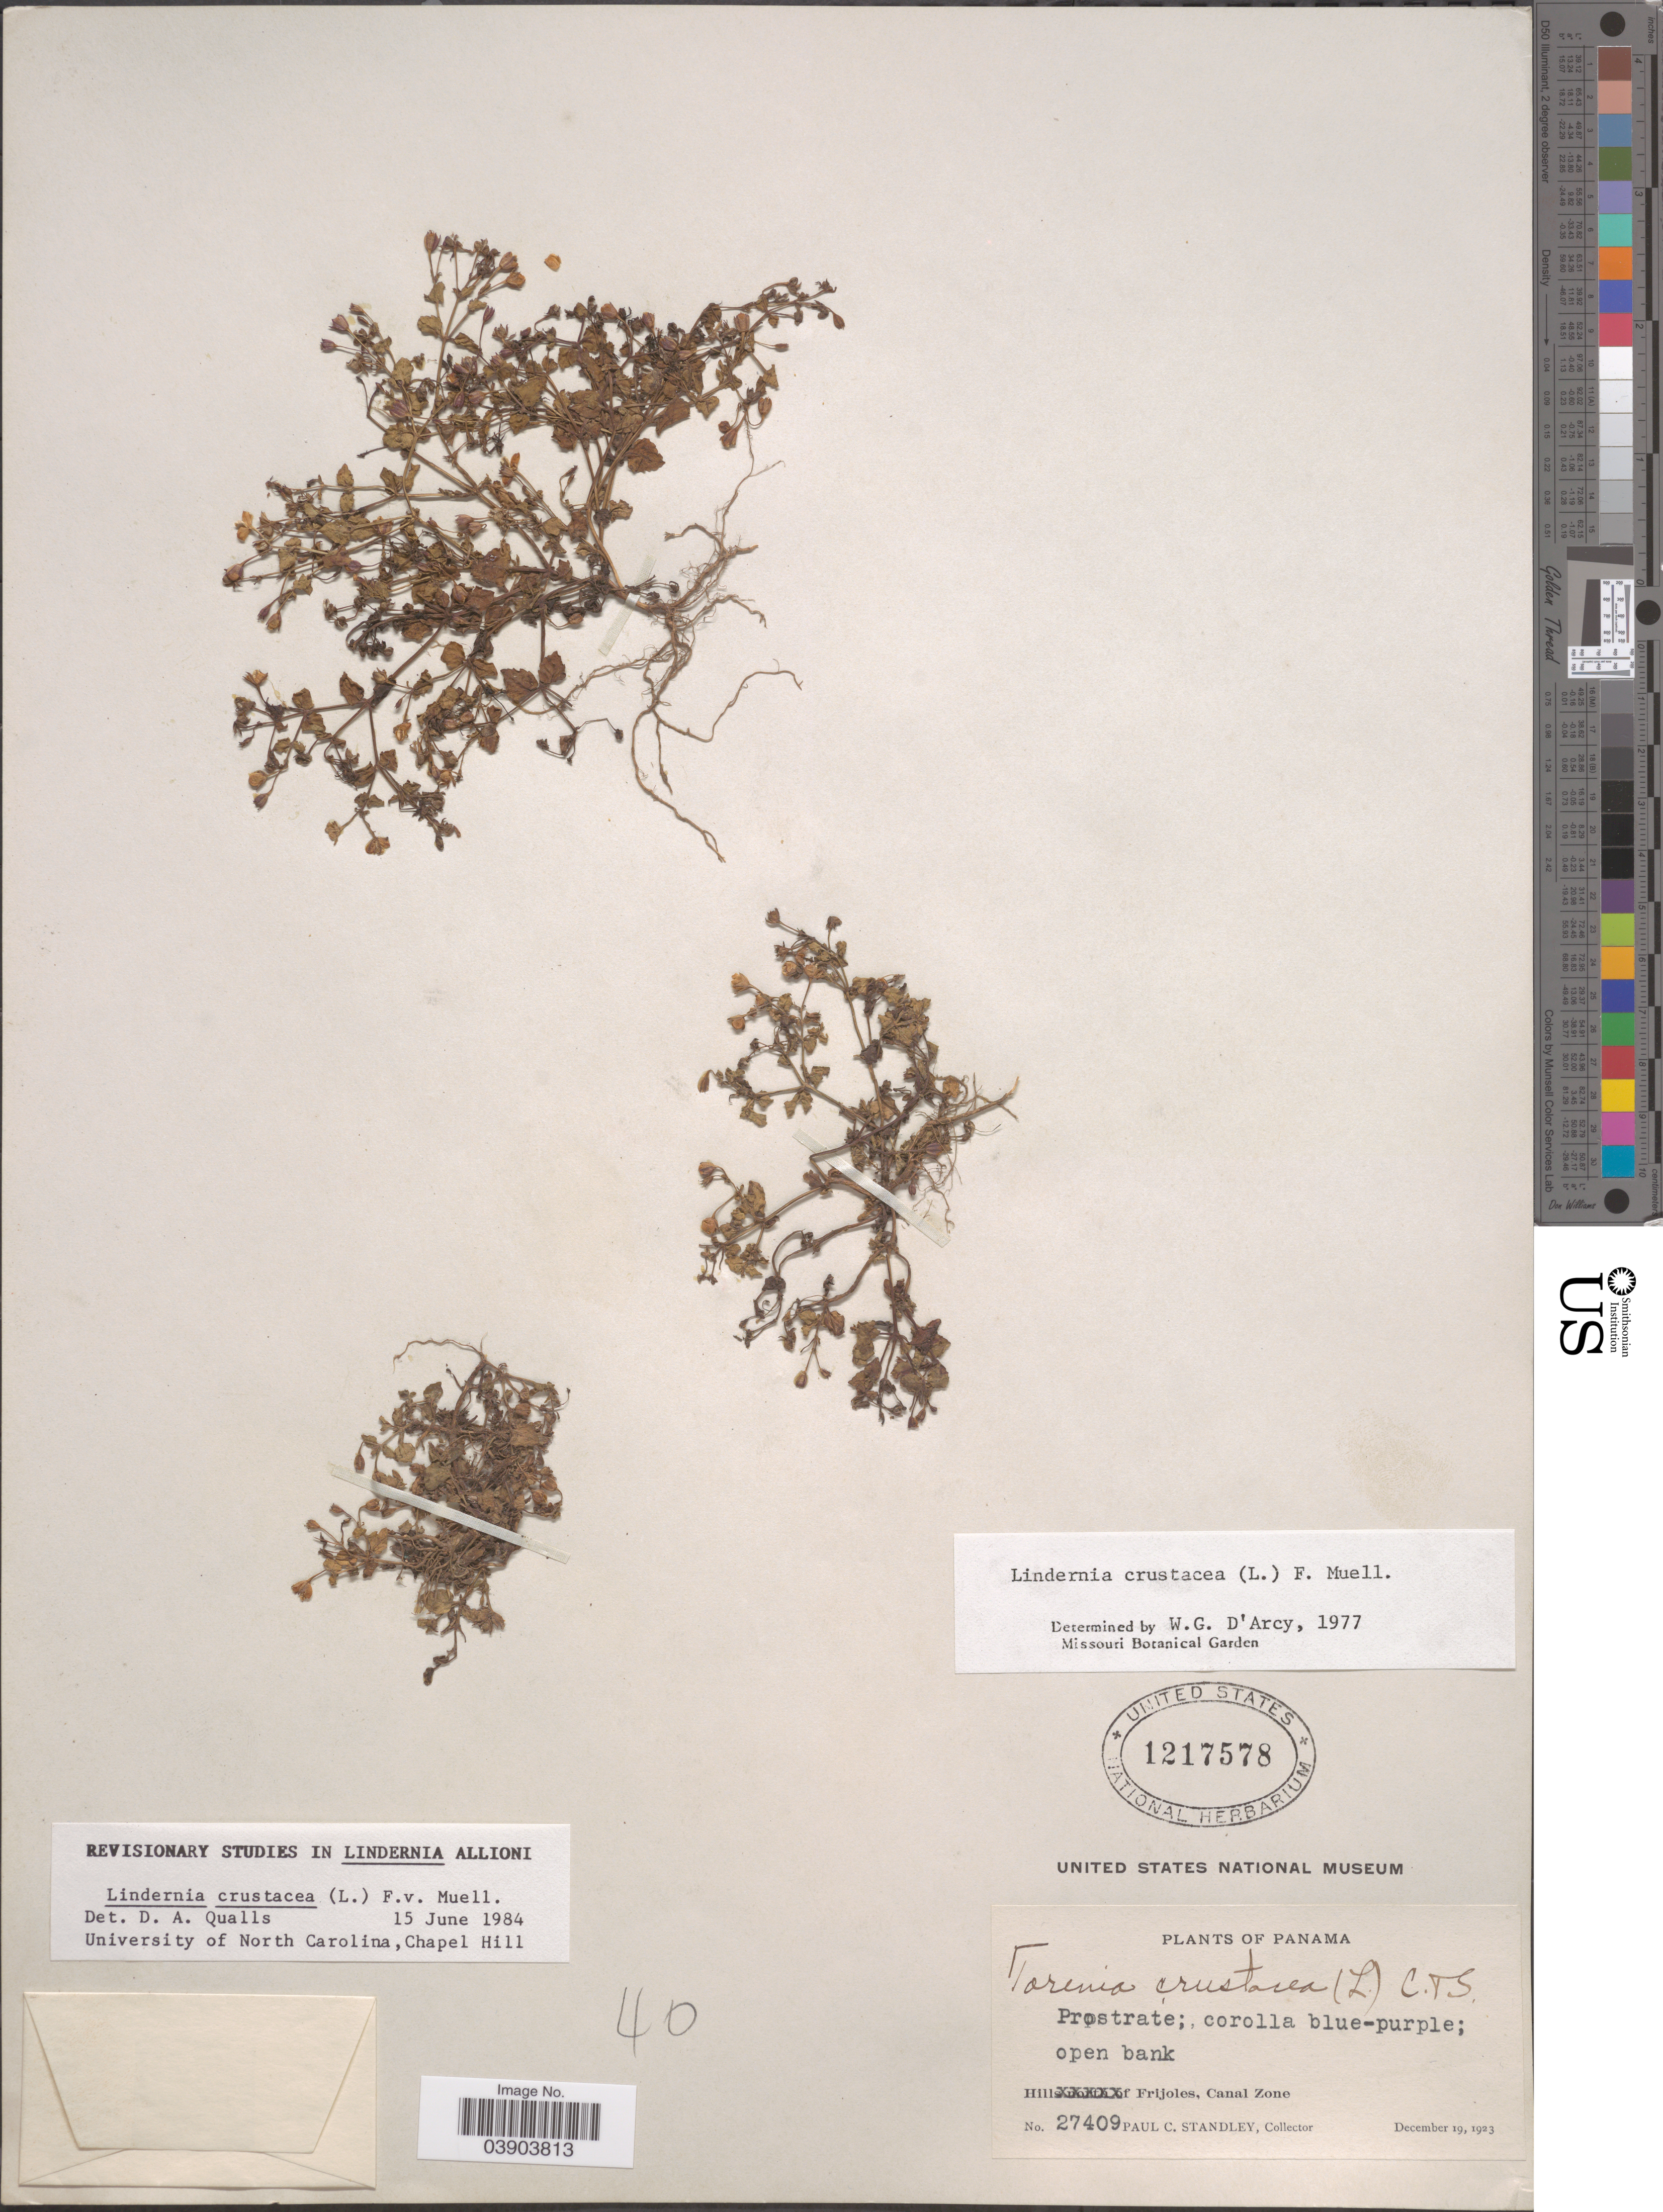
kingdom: Plantae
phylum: Tracheophyta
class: Magnoliopsida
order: Lamiales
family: Linderniaceae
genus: Lindernia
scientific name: Lindernia crustacea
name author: (L.) F. Muell.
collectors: P. C. Standley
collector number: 27409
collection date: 1923-12-19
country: Panama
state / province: Colón / Panamá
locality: Hill Frijoles, Canal Zone.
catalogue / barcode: US 1217578